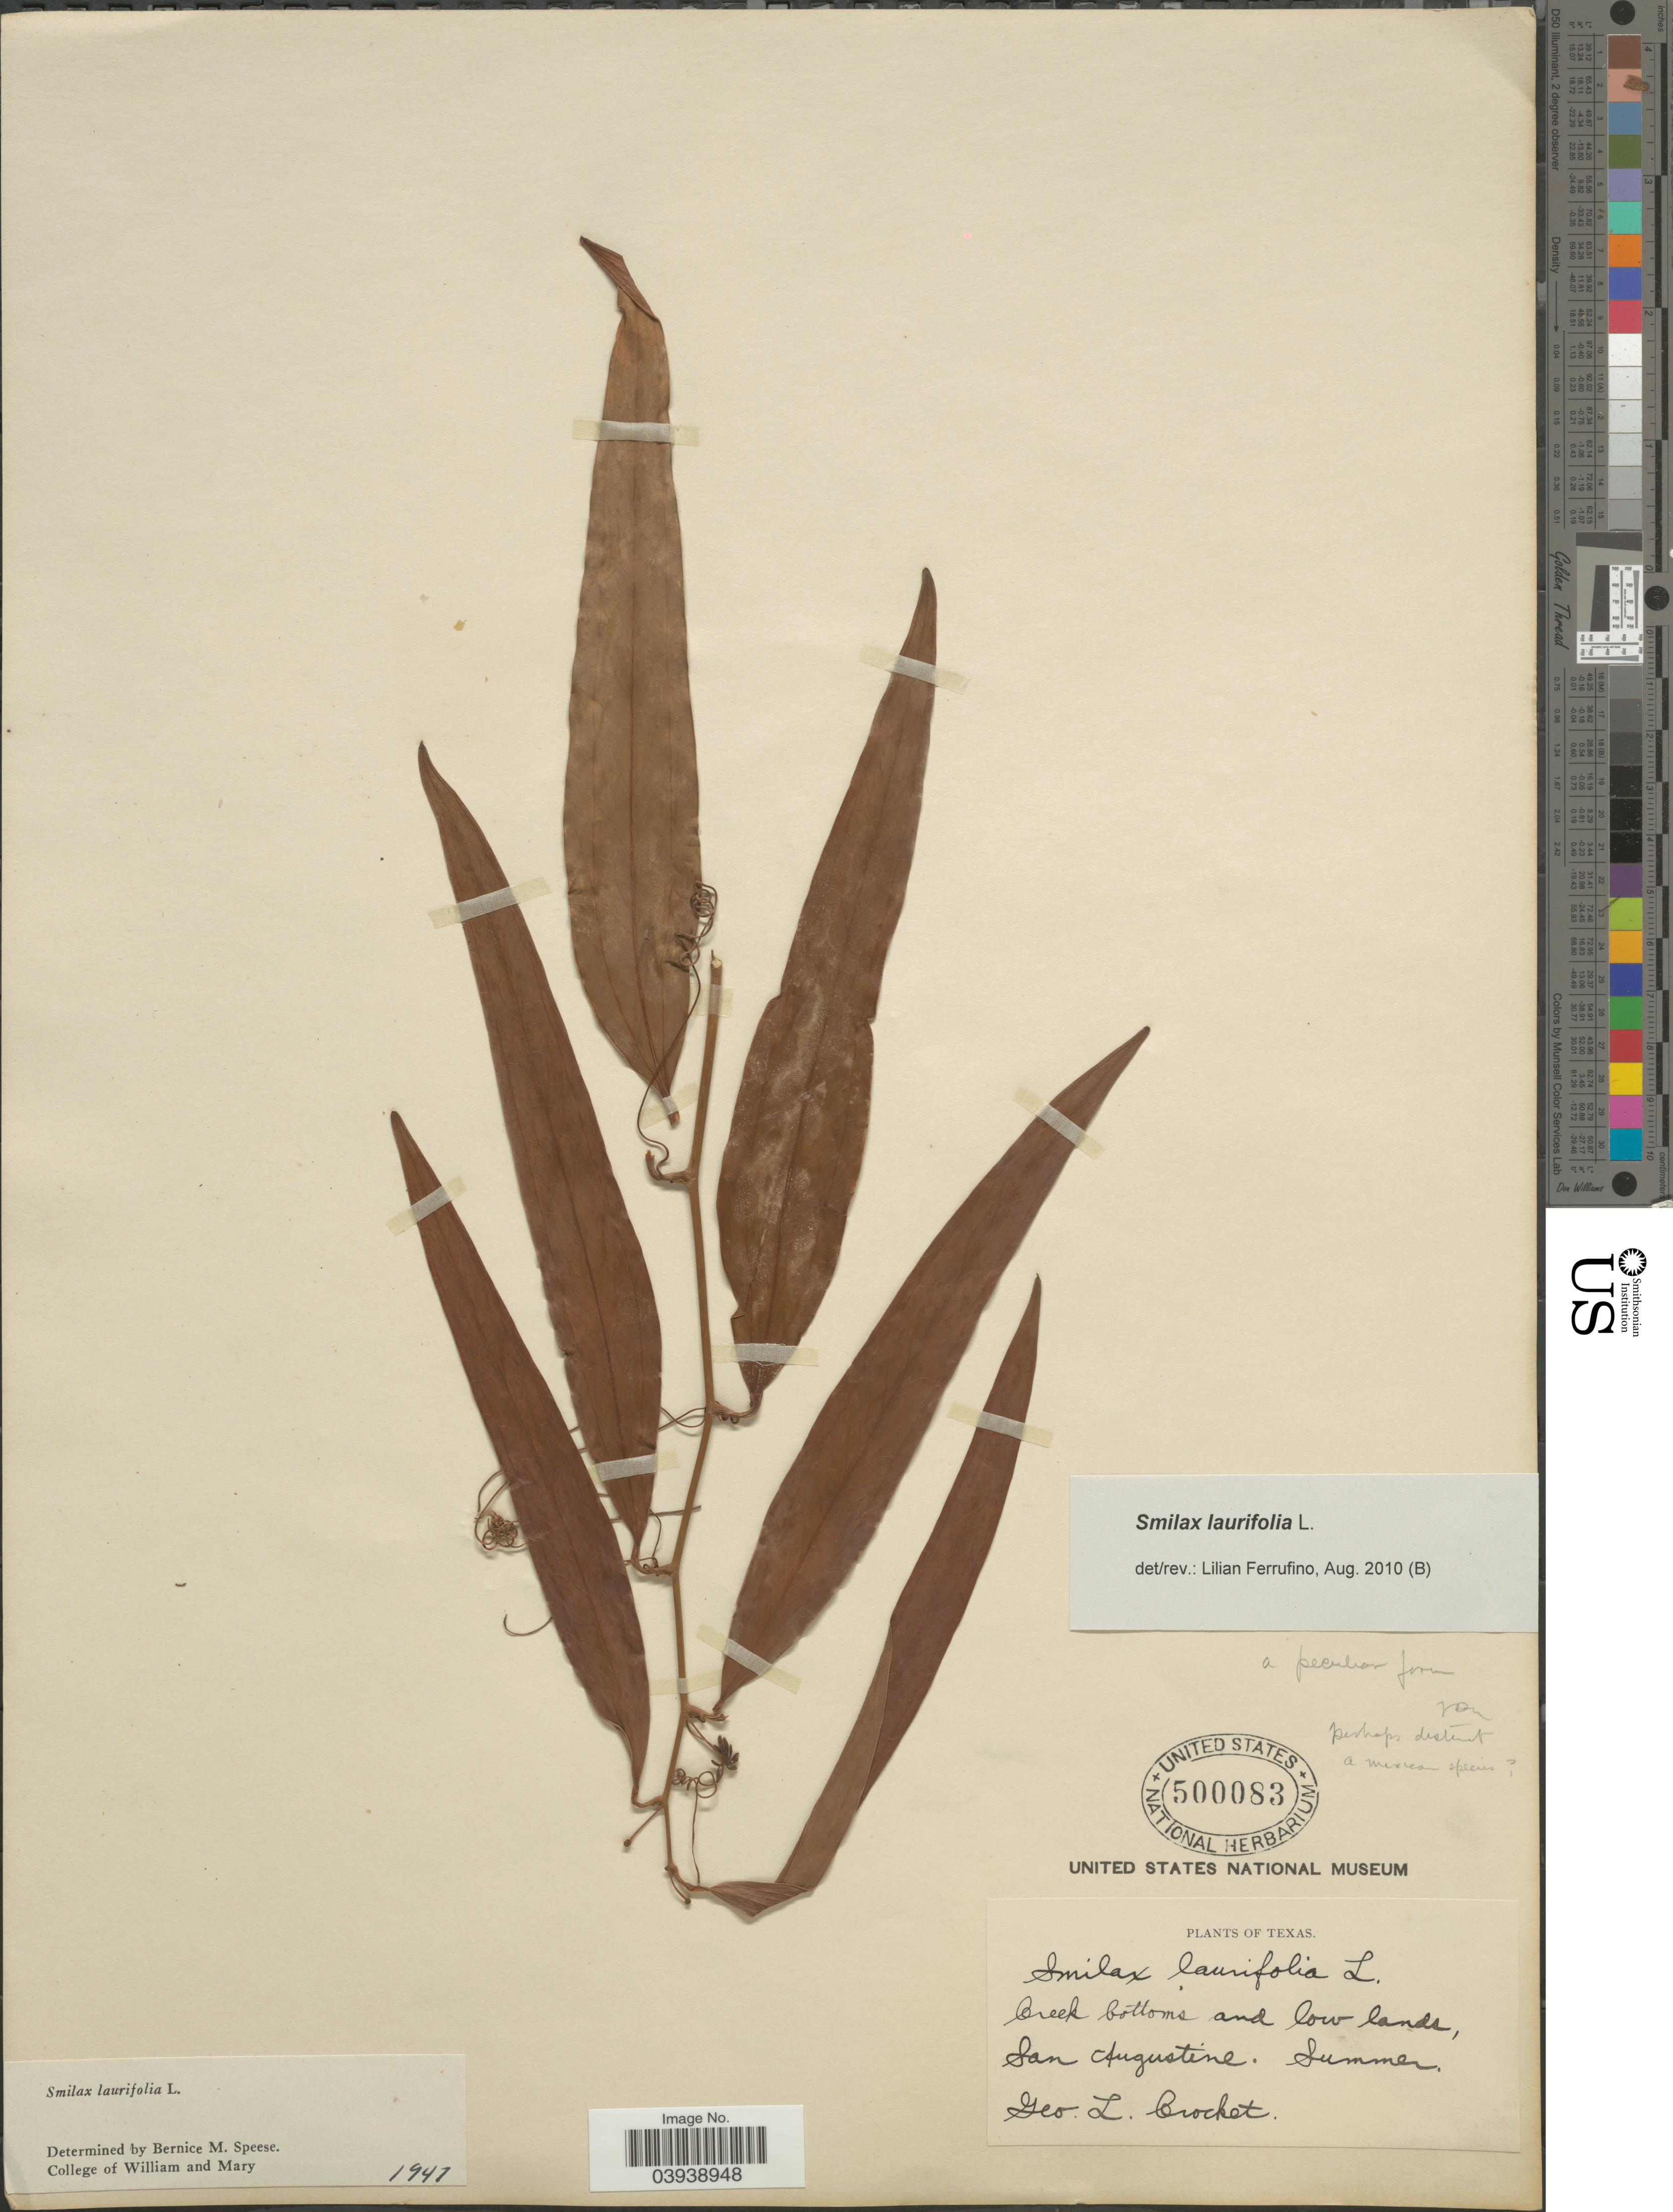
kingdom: Plantae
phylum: Tracheophyta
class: Liliopsida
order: Liliales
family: Smilacaceae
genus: Smilax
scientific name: Smilax laurifolia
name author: L.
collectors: G. Crocket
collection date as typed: summer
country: United States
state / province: Texas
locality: Creek bottoms and low lands, San Augustine.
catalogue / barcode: US 500083